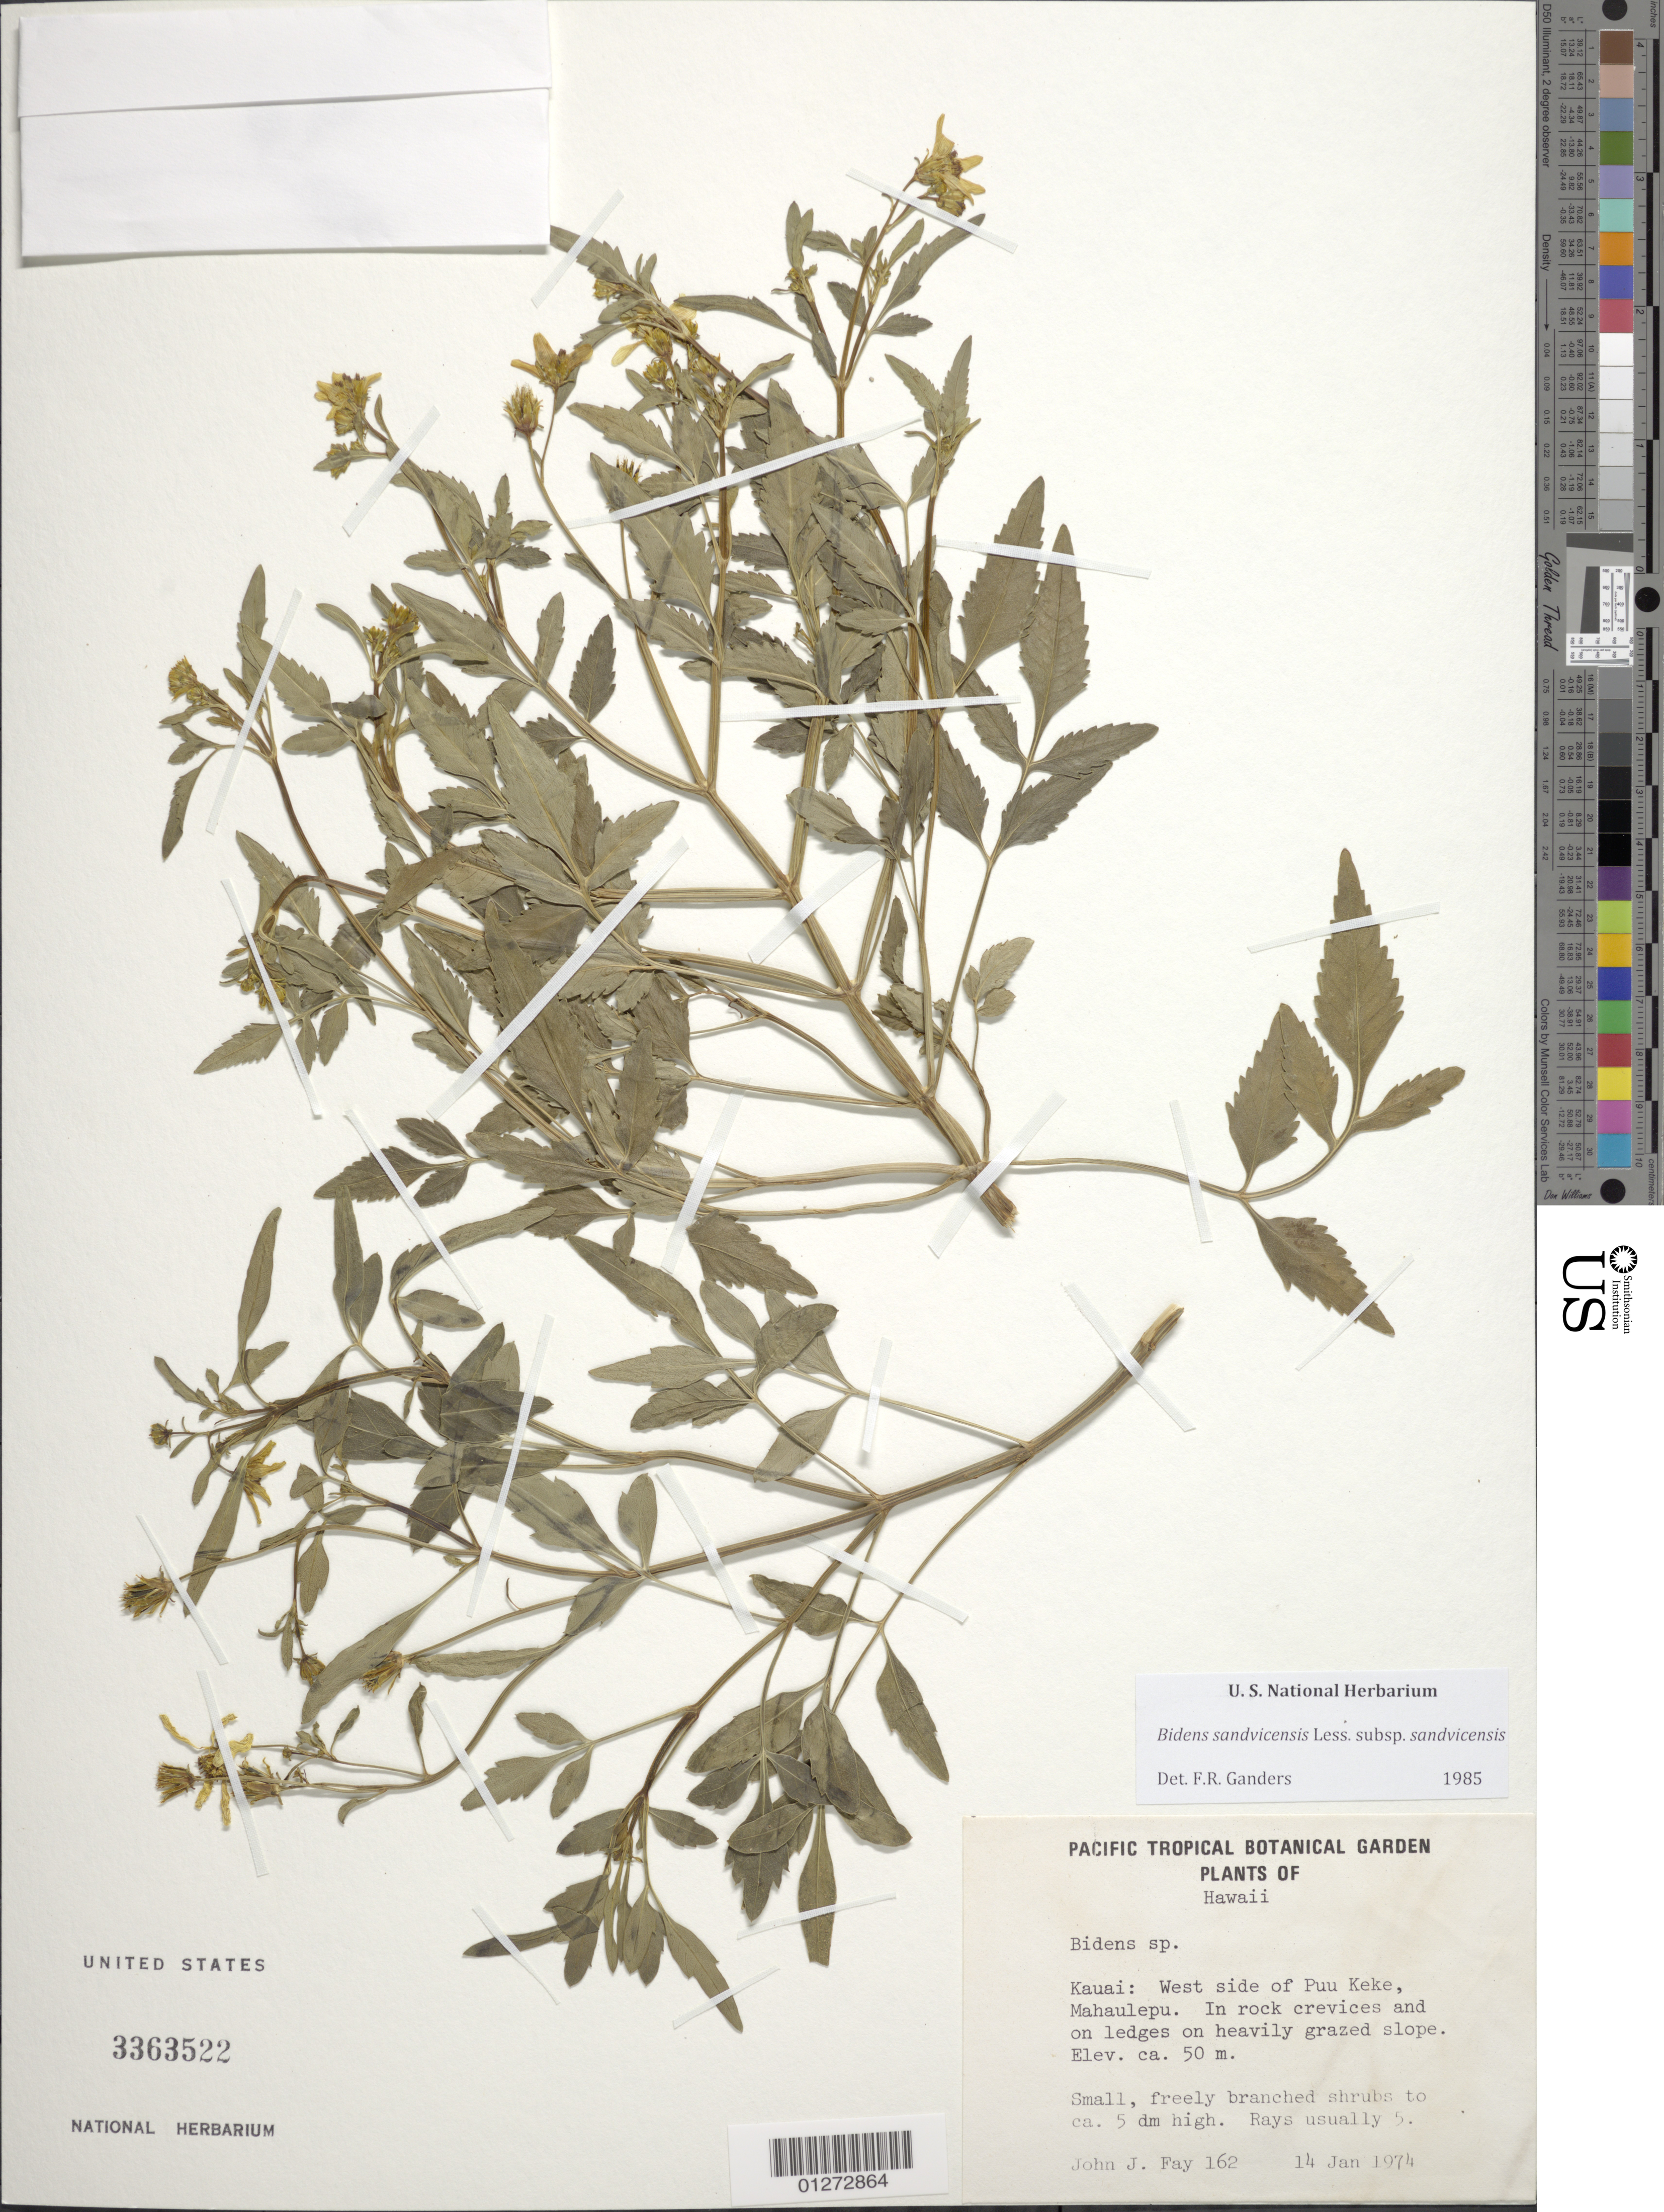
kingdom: Plantae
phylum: Tracheophyta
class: Magnoliopsida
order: Asterales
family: Asteraceae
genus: Bidens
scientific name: Bidens sandvicensis subsp. sandvicensis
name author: Less.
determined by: Ganders, F. R.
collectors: J. J. Fay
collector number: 162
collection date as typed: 14 jan 1975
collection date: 1975-01-14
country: United States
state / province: Hawaii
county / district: Hawaii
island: Hawaii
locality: West side of Puu Keke, Mahaulepu, in rock crevices and on ledges on heavily grazed slope.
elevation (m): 50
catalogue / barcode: US 3363522